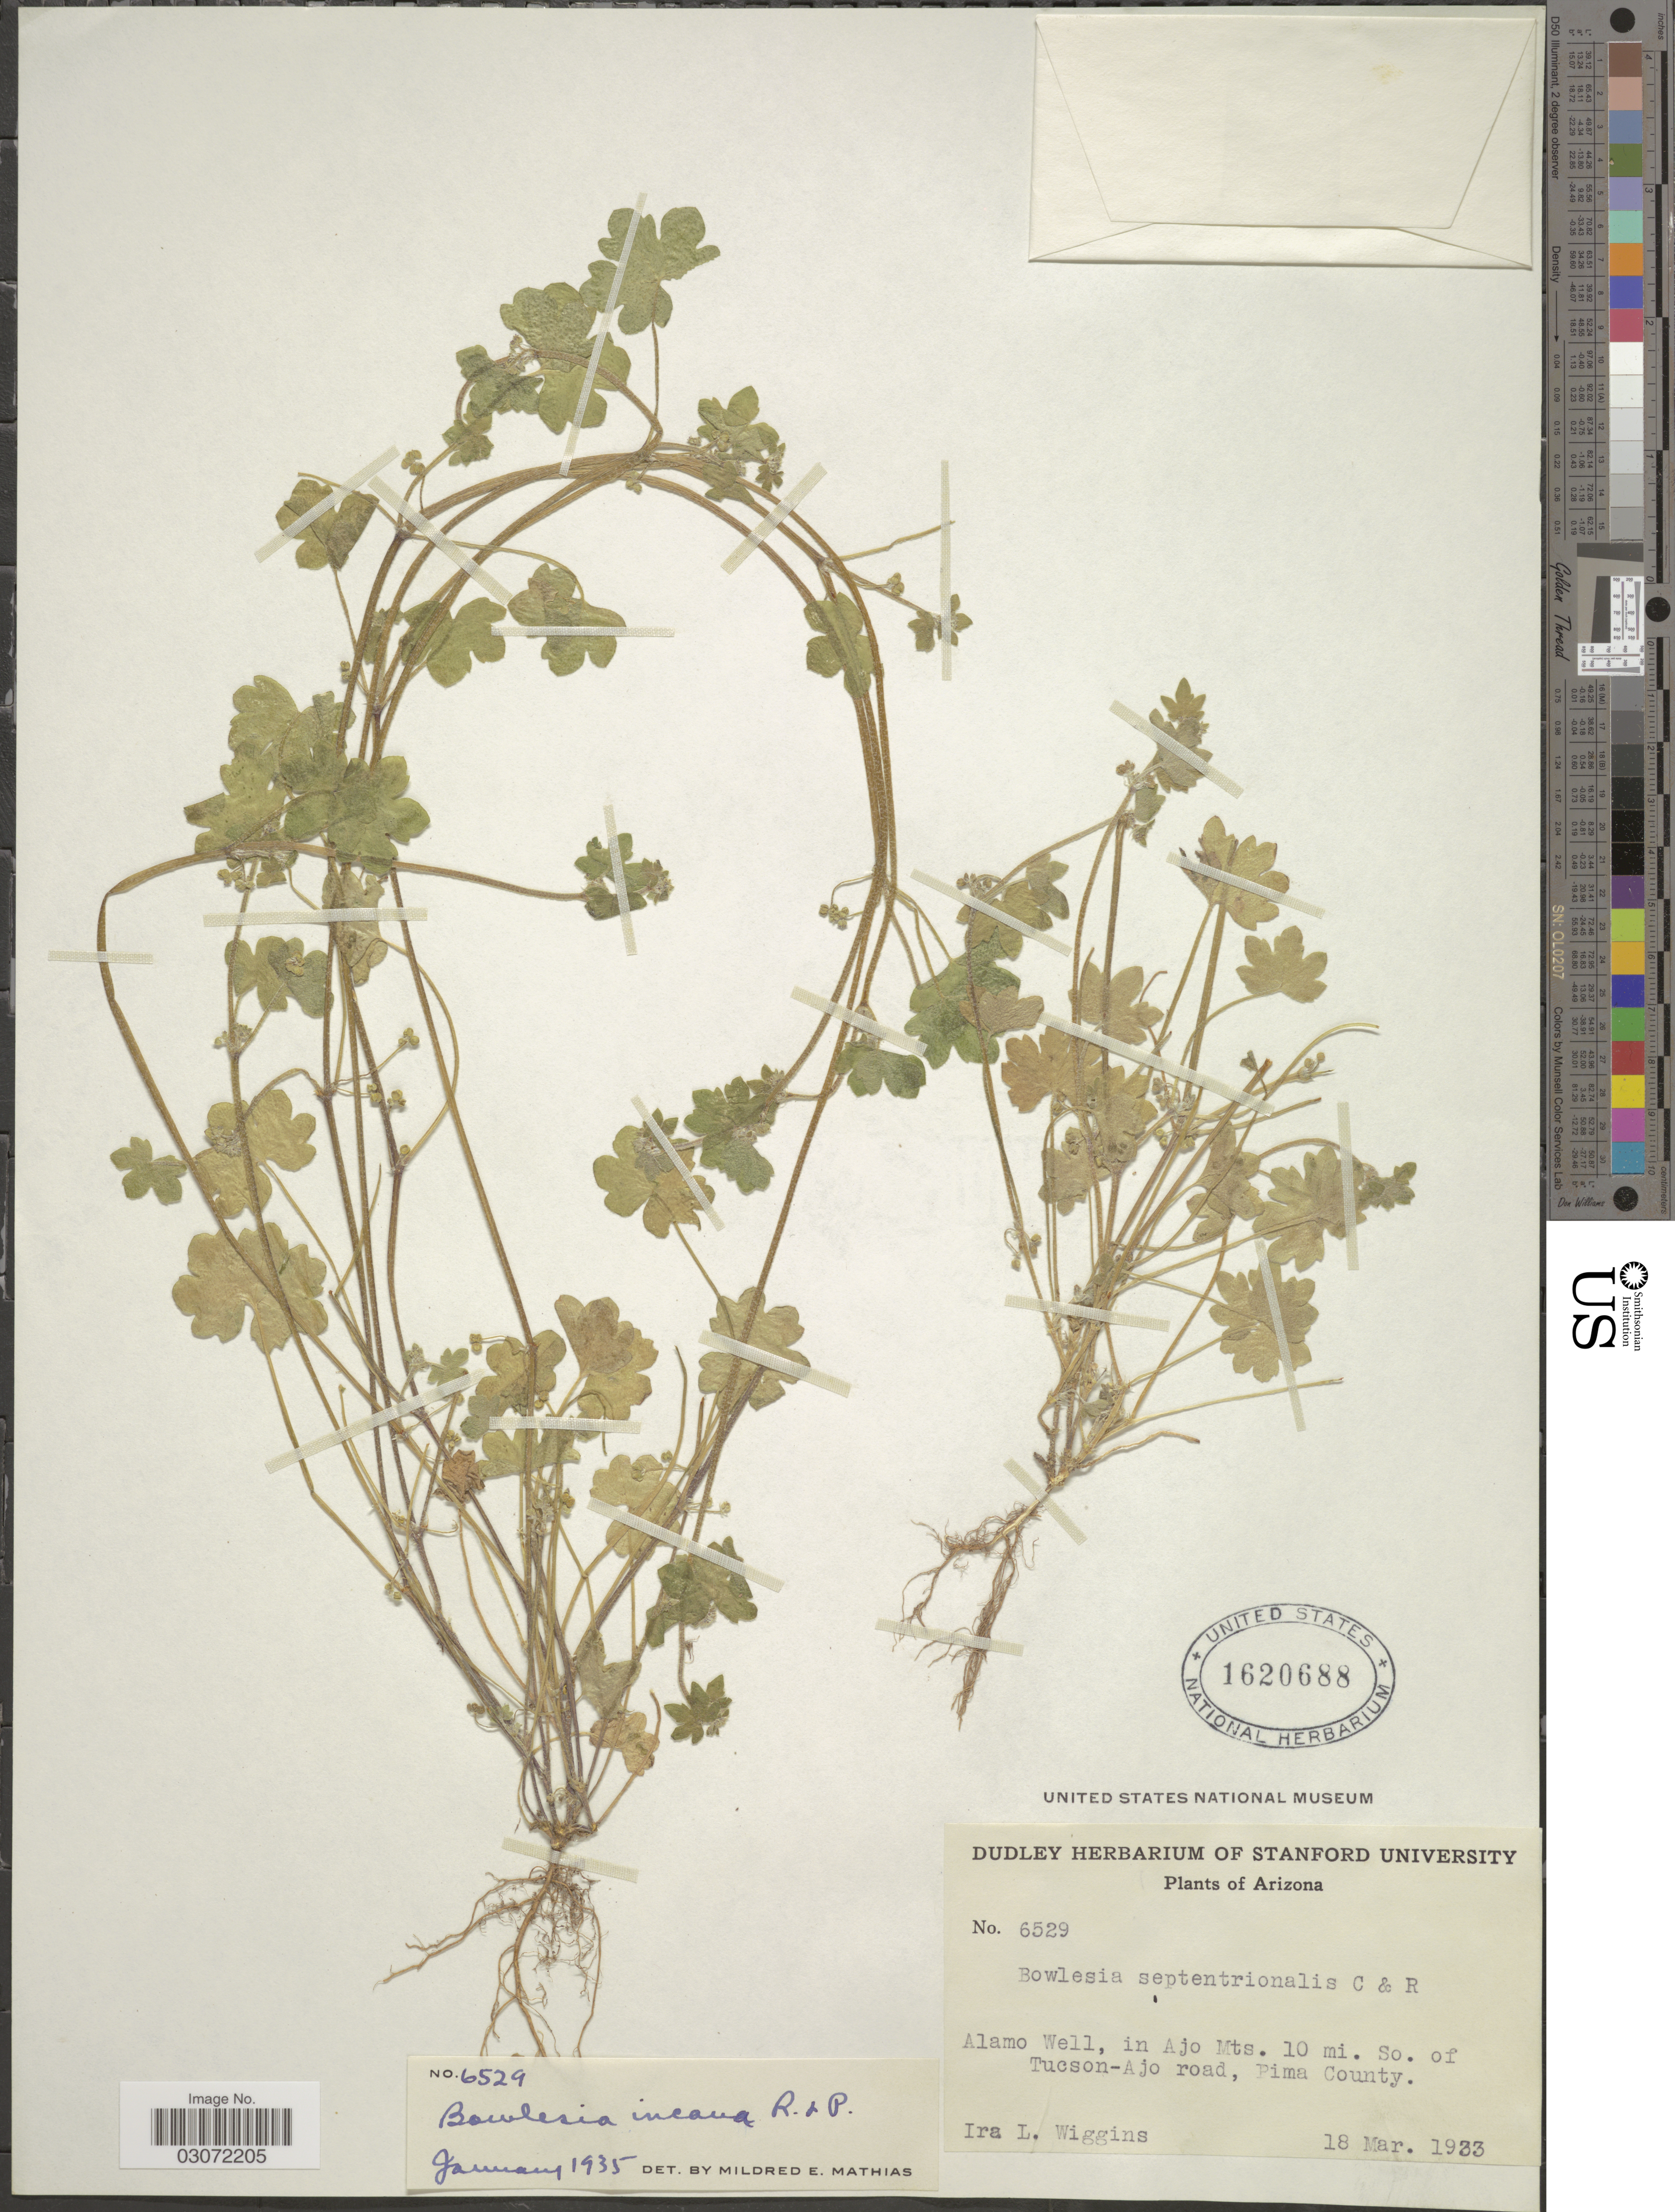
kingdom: Plantae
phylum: Tracheophyta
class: Magnoliopsida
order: Apiales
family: Apiaceae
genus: Bowlesia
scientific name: Bowlesia incana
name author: Ruiz & Pav.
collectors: I. L. Wiggins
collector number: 6529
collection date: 1933-03-18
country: United States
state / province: Arizona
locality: Alamo Well, in Ajo Mts. 10 mi. So. of Tucson-Ajo road, Pima County.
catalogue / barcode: US 1620688